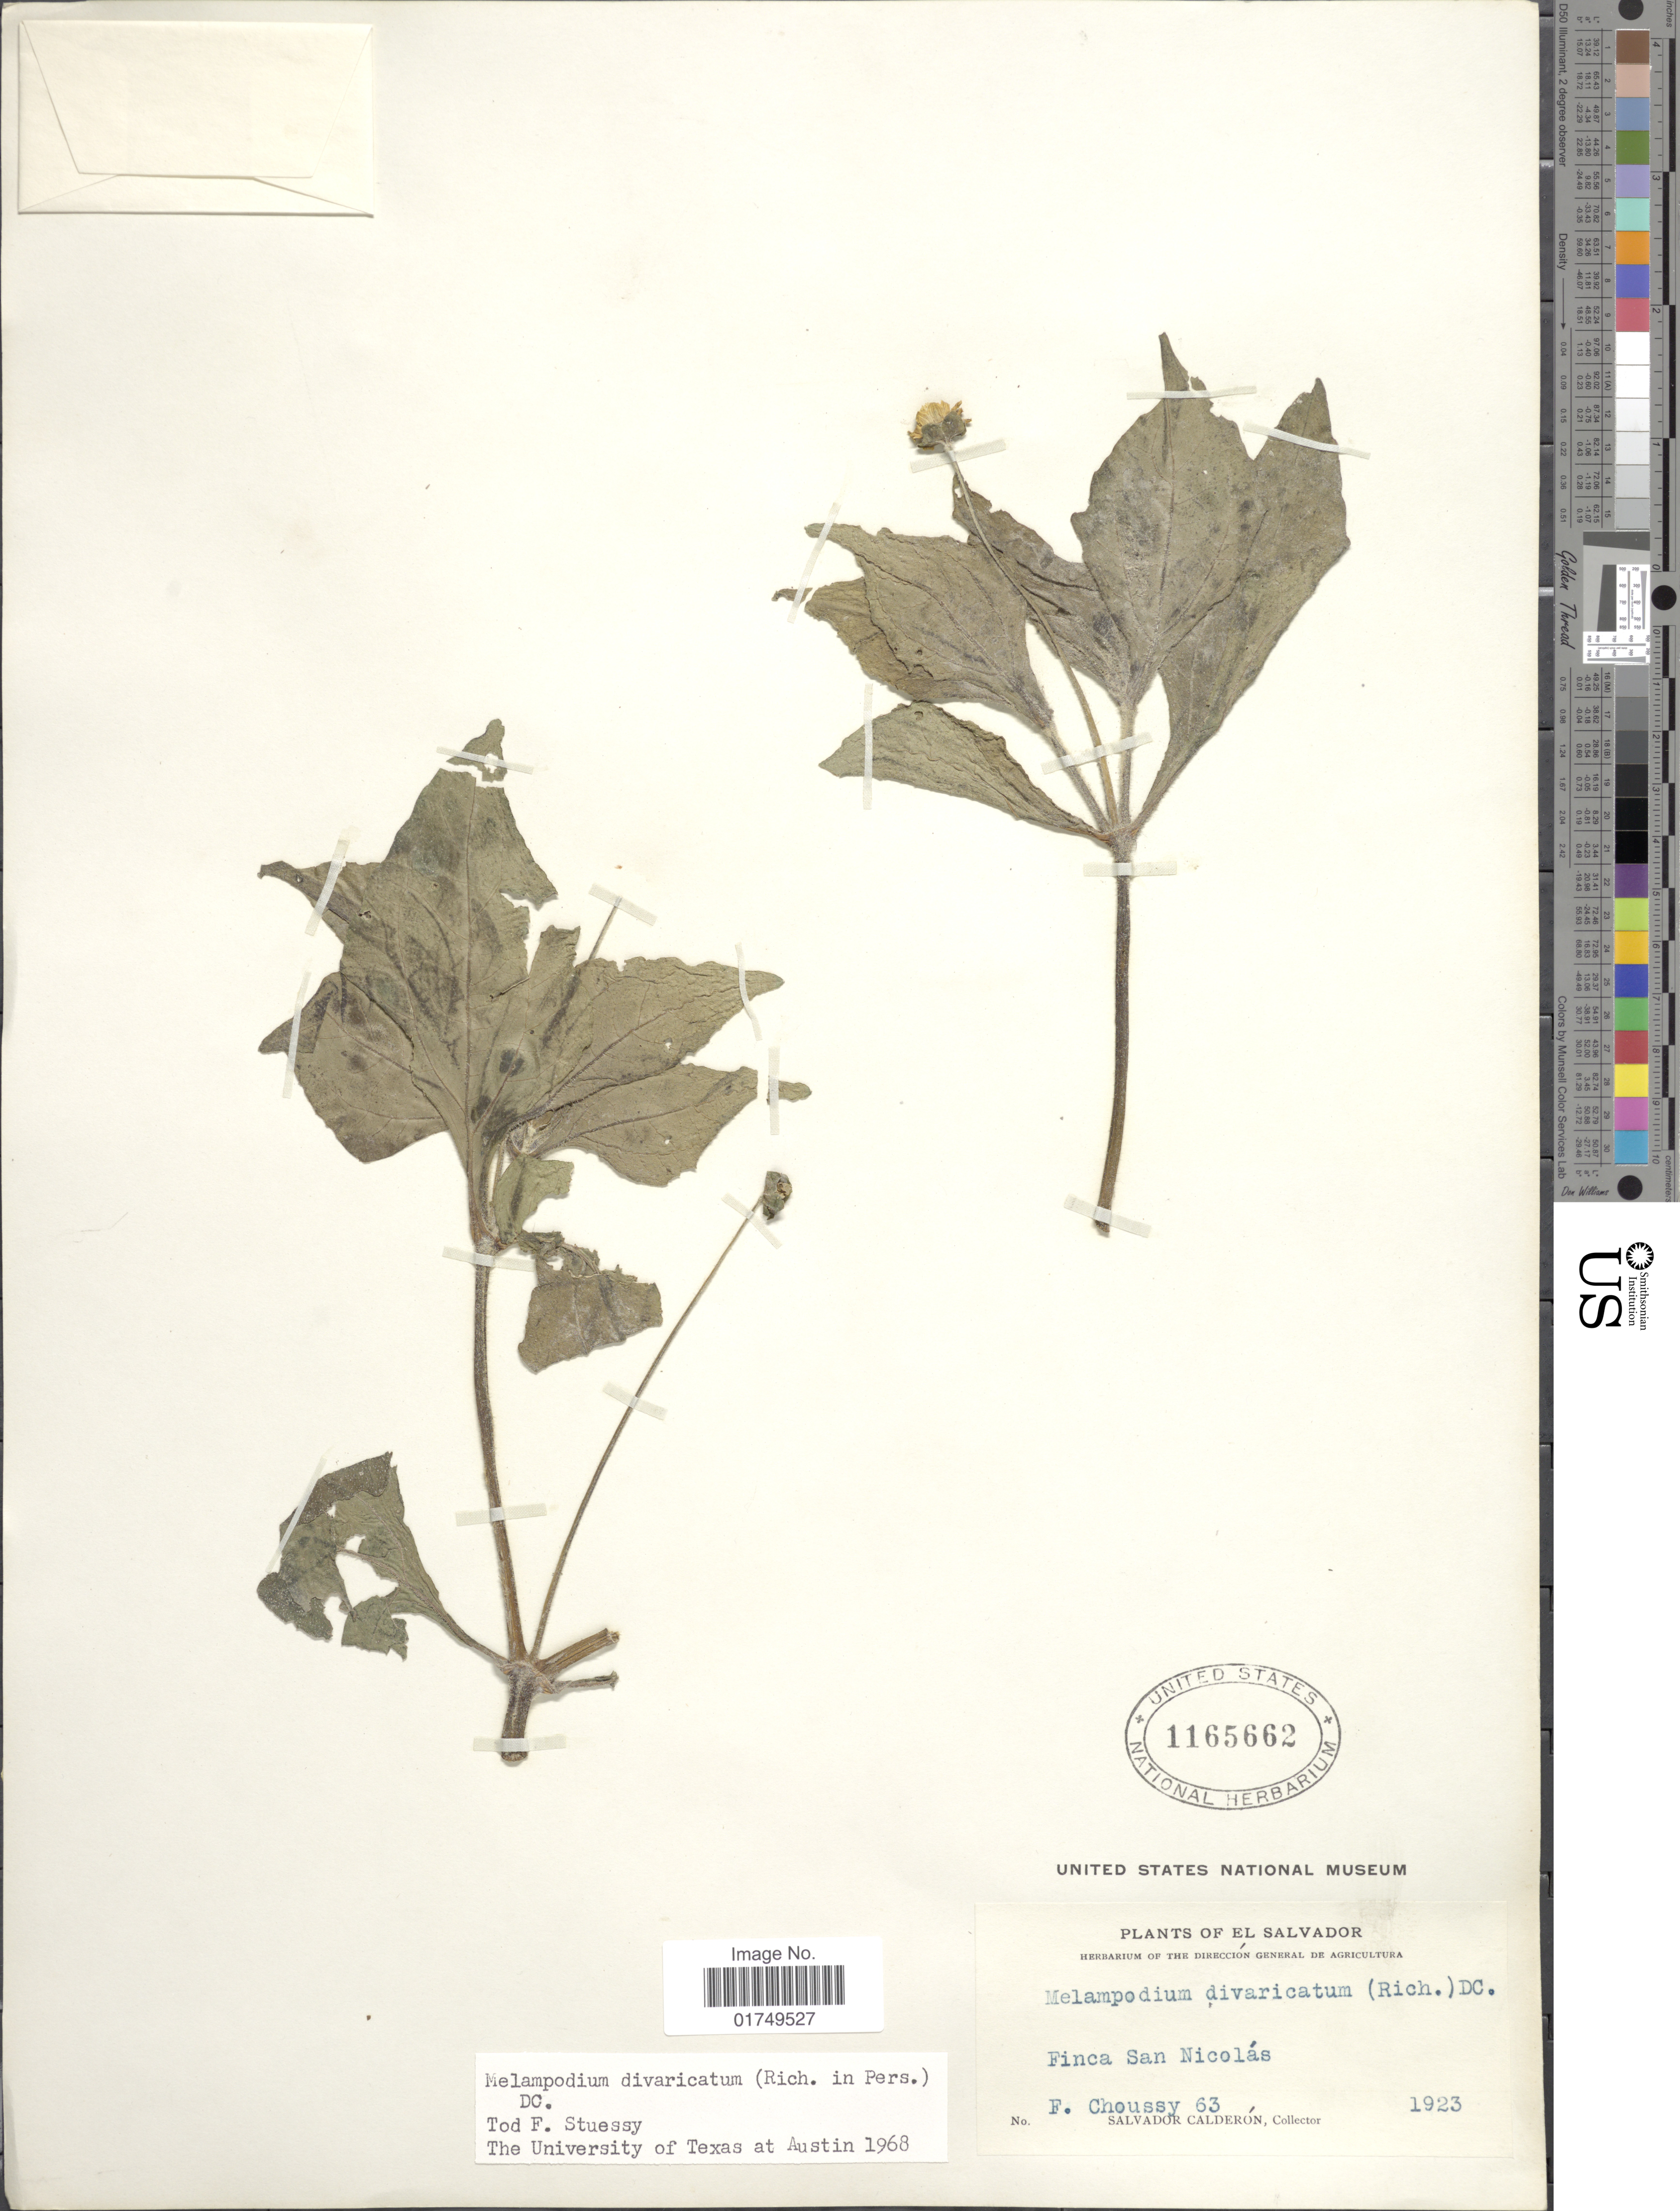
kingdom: Plantae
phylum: Tracheophyta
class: Magnoliopsida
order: Asterales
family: Asteraceae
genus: Melampodium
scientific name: Melampodium divaricatum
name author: (Rich.) DC.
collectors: F. Choussy & S. Calderón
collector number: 63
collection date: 1923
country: El Salvador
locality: Finca San Nicolas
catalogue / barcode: US 1165662